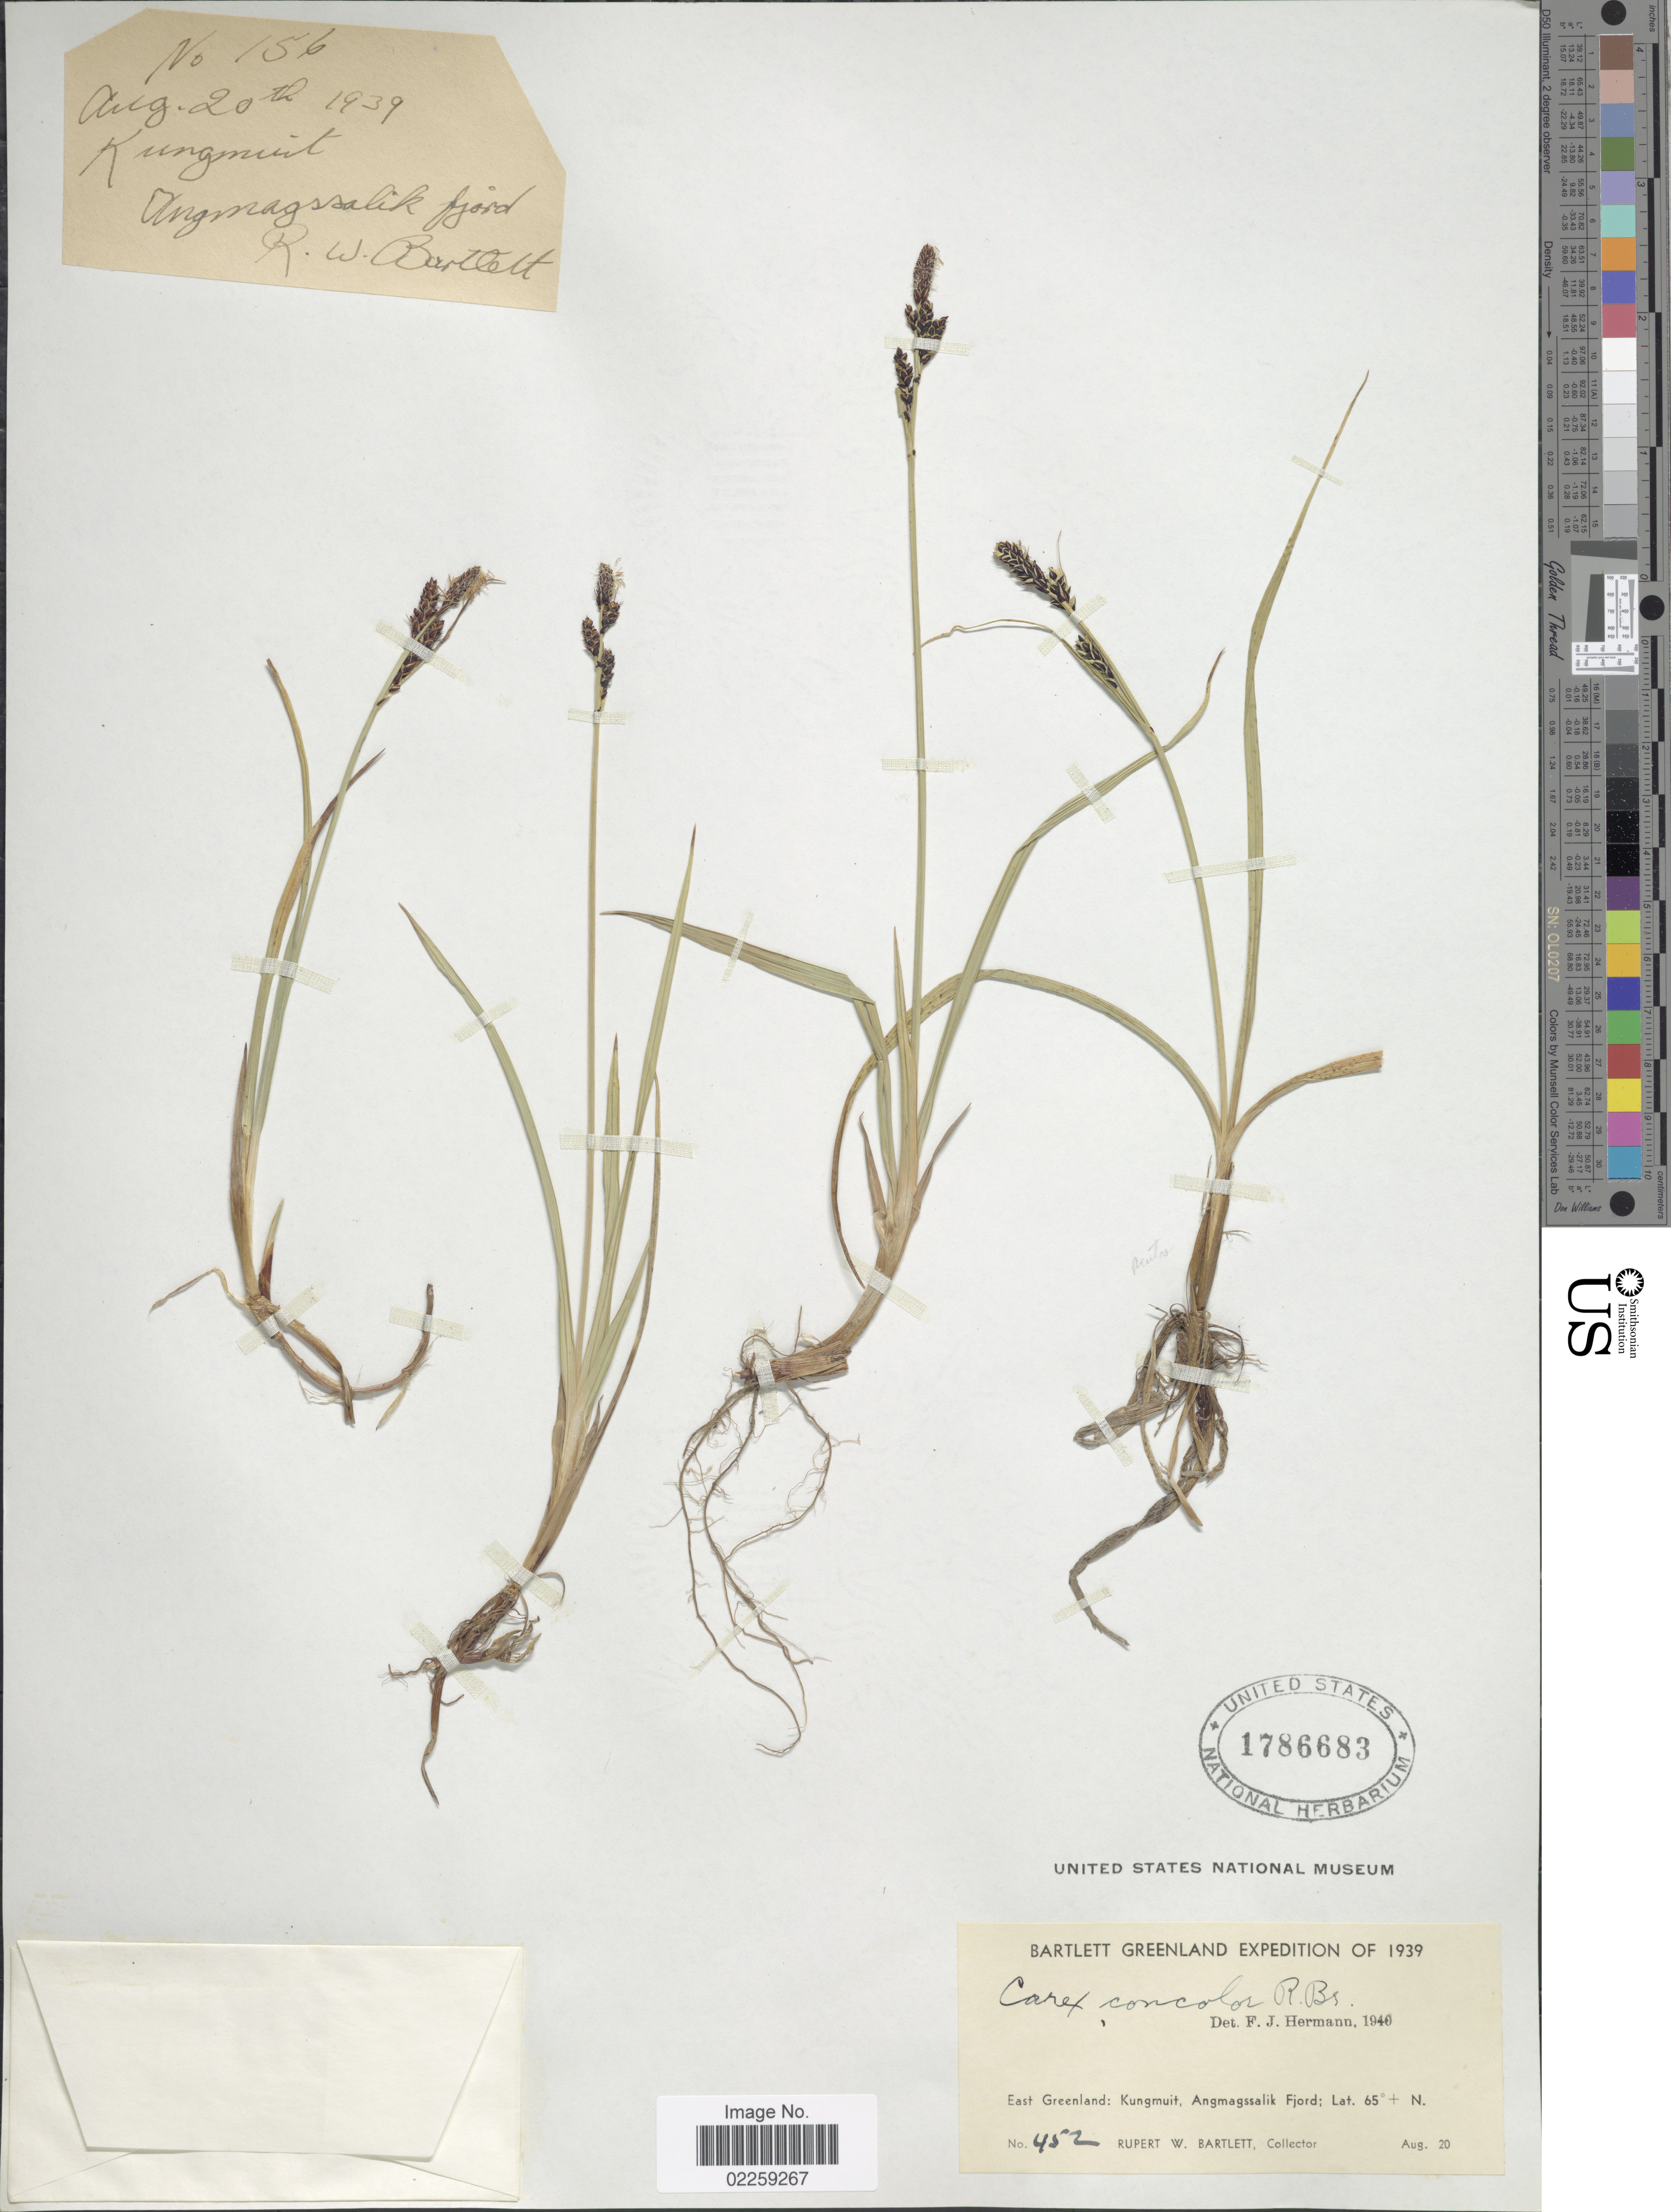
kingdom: Plantae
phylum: Tracheophyta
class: Liliopsida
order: Poales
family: Cyperaceae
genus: Carex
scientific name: Carex bigelowii subsp. bigelowii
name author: Torr. ex Schwein.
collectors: R. W. Bartlett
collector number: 452/156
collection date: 1939-08-20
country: Greenland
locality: East Greenland: Kungmuit, Angmagssalik Fjord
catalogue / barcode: US 1786683